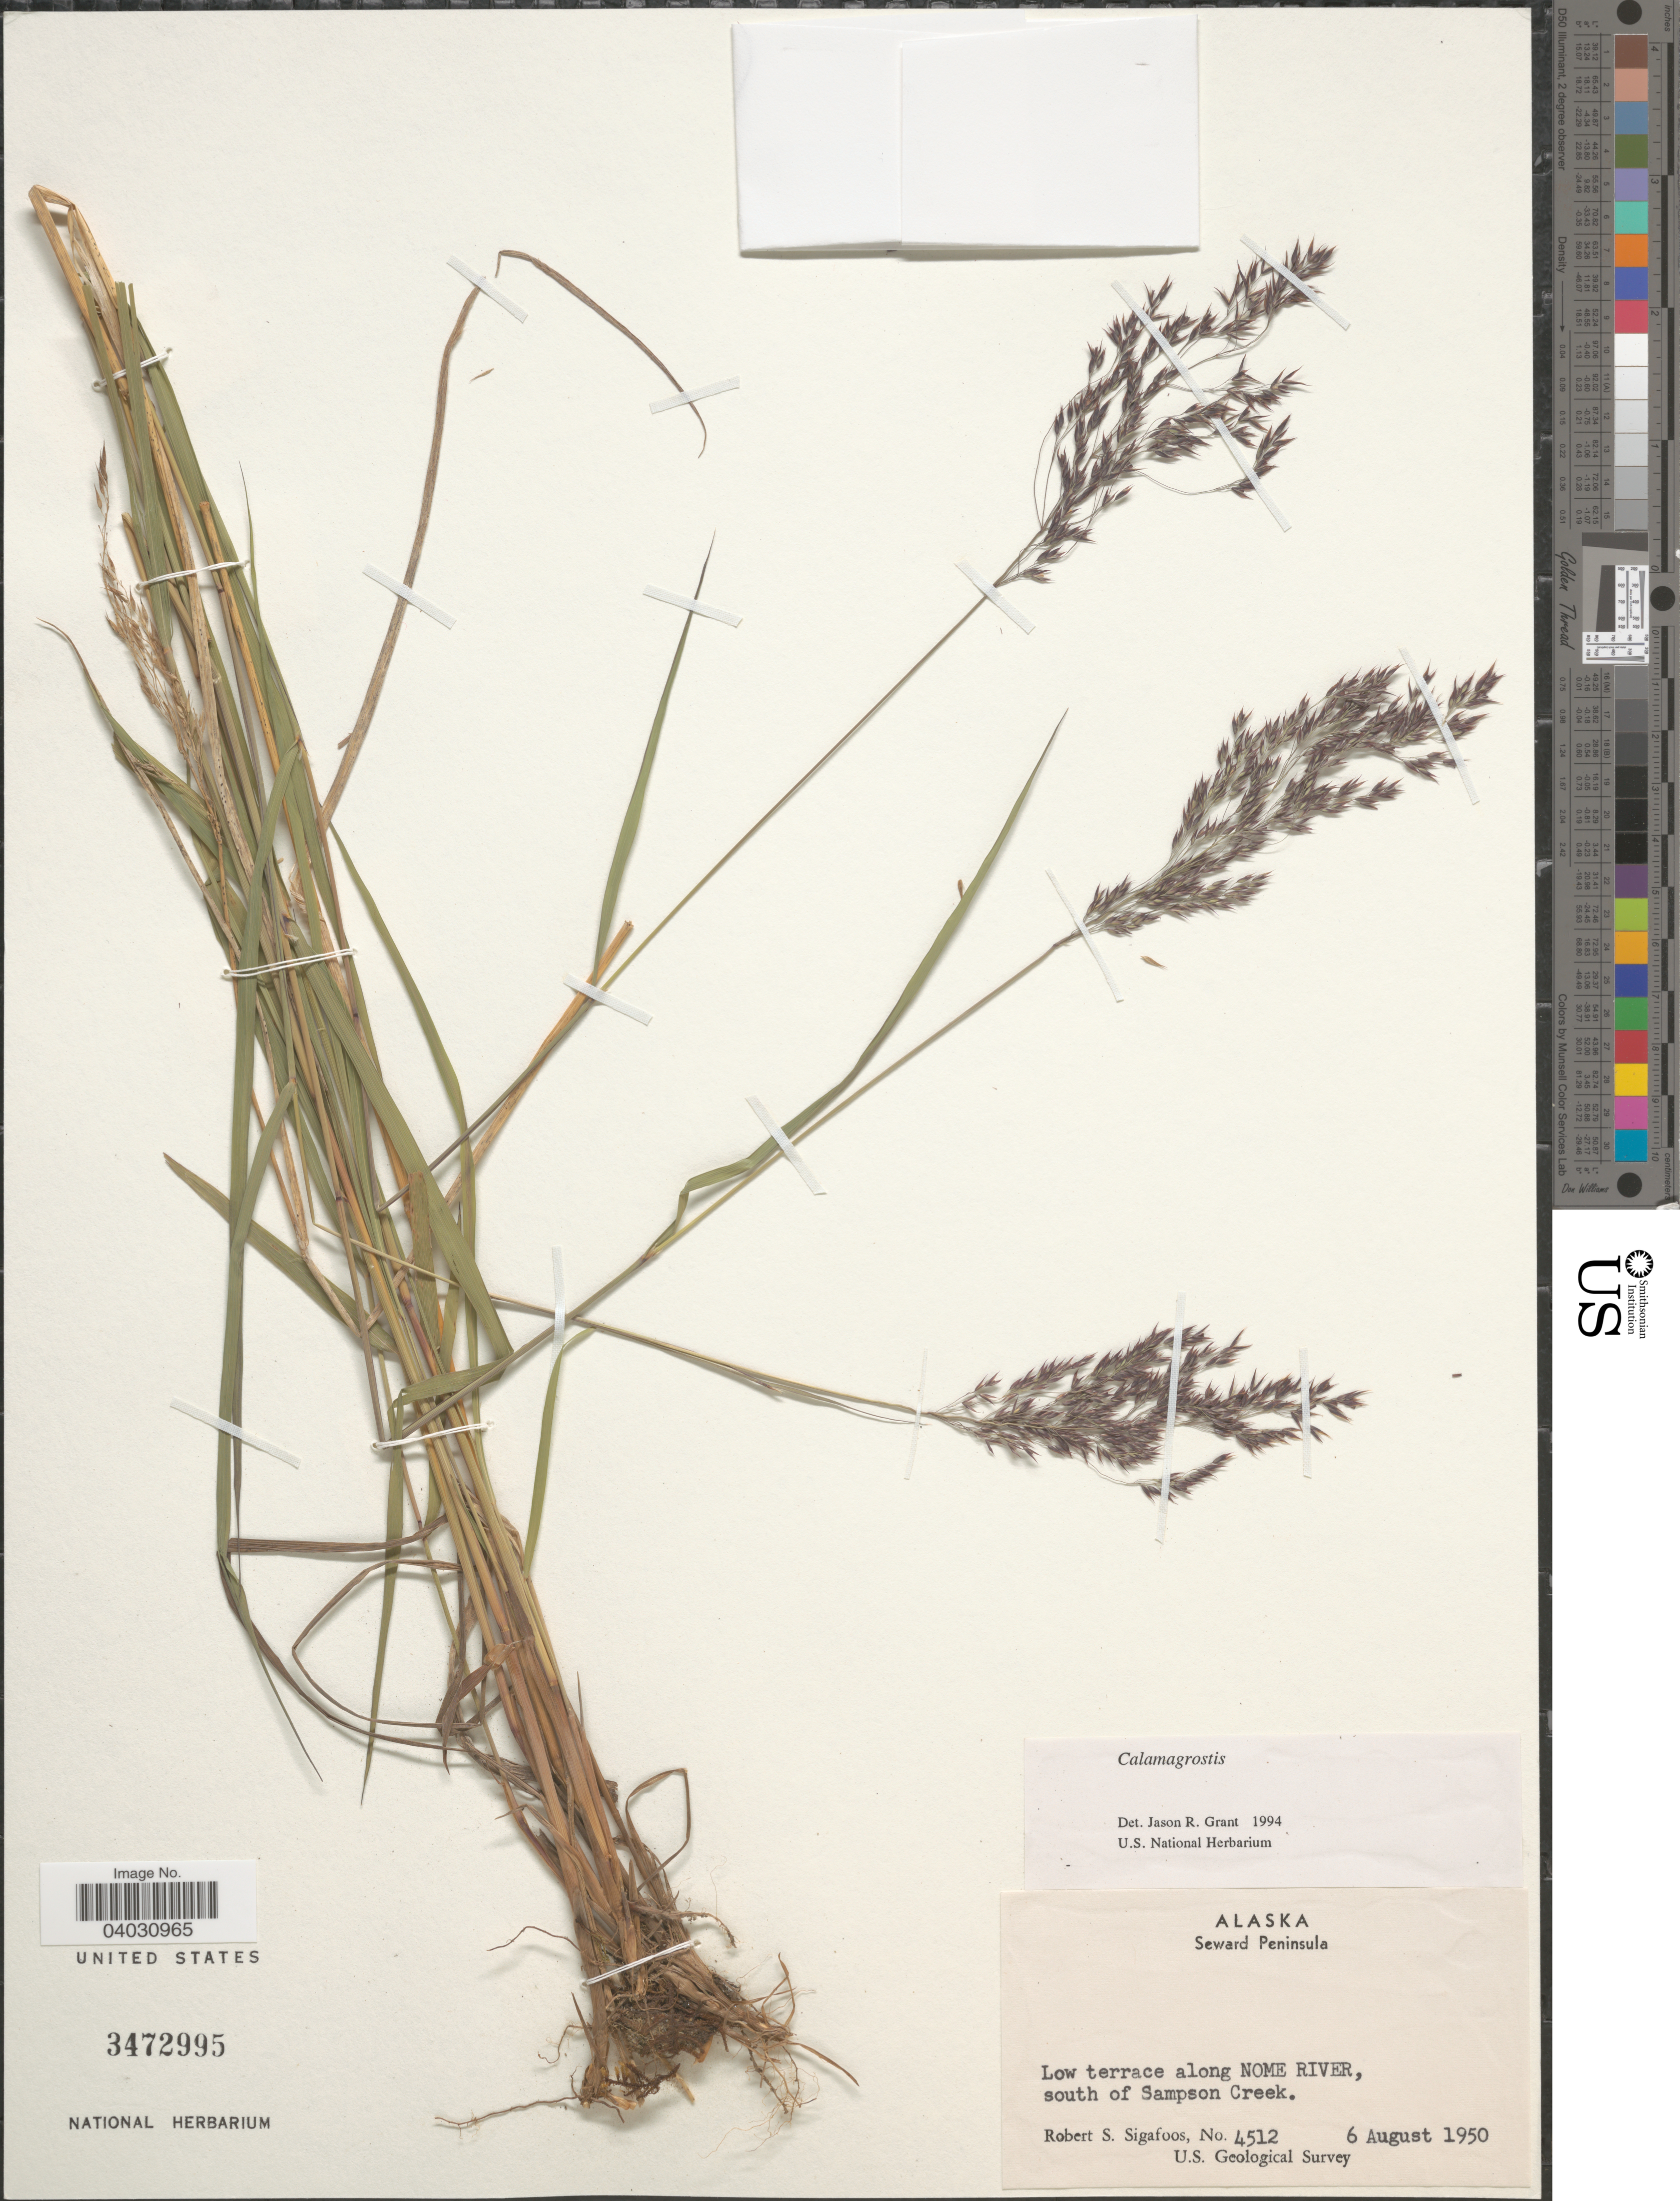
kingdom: Plantae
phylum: Tracheophyta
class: Liliopsida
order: Poales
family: Poaceae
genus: Calamagrostis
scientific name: Calamagrostis sp.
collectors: R. Sigafoos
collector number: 4512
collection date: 1950-08-06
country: United States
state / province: Alaska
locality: Seward Peninsula. Low terrace along Nome River, south of Sampson Creek.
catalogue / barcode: US 3472995